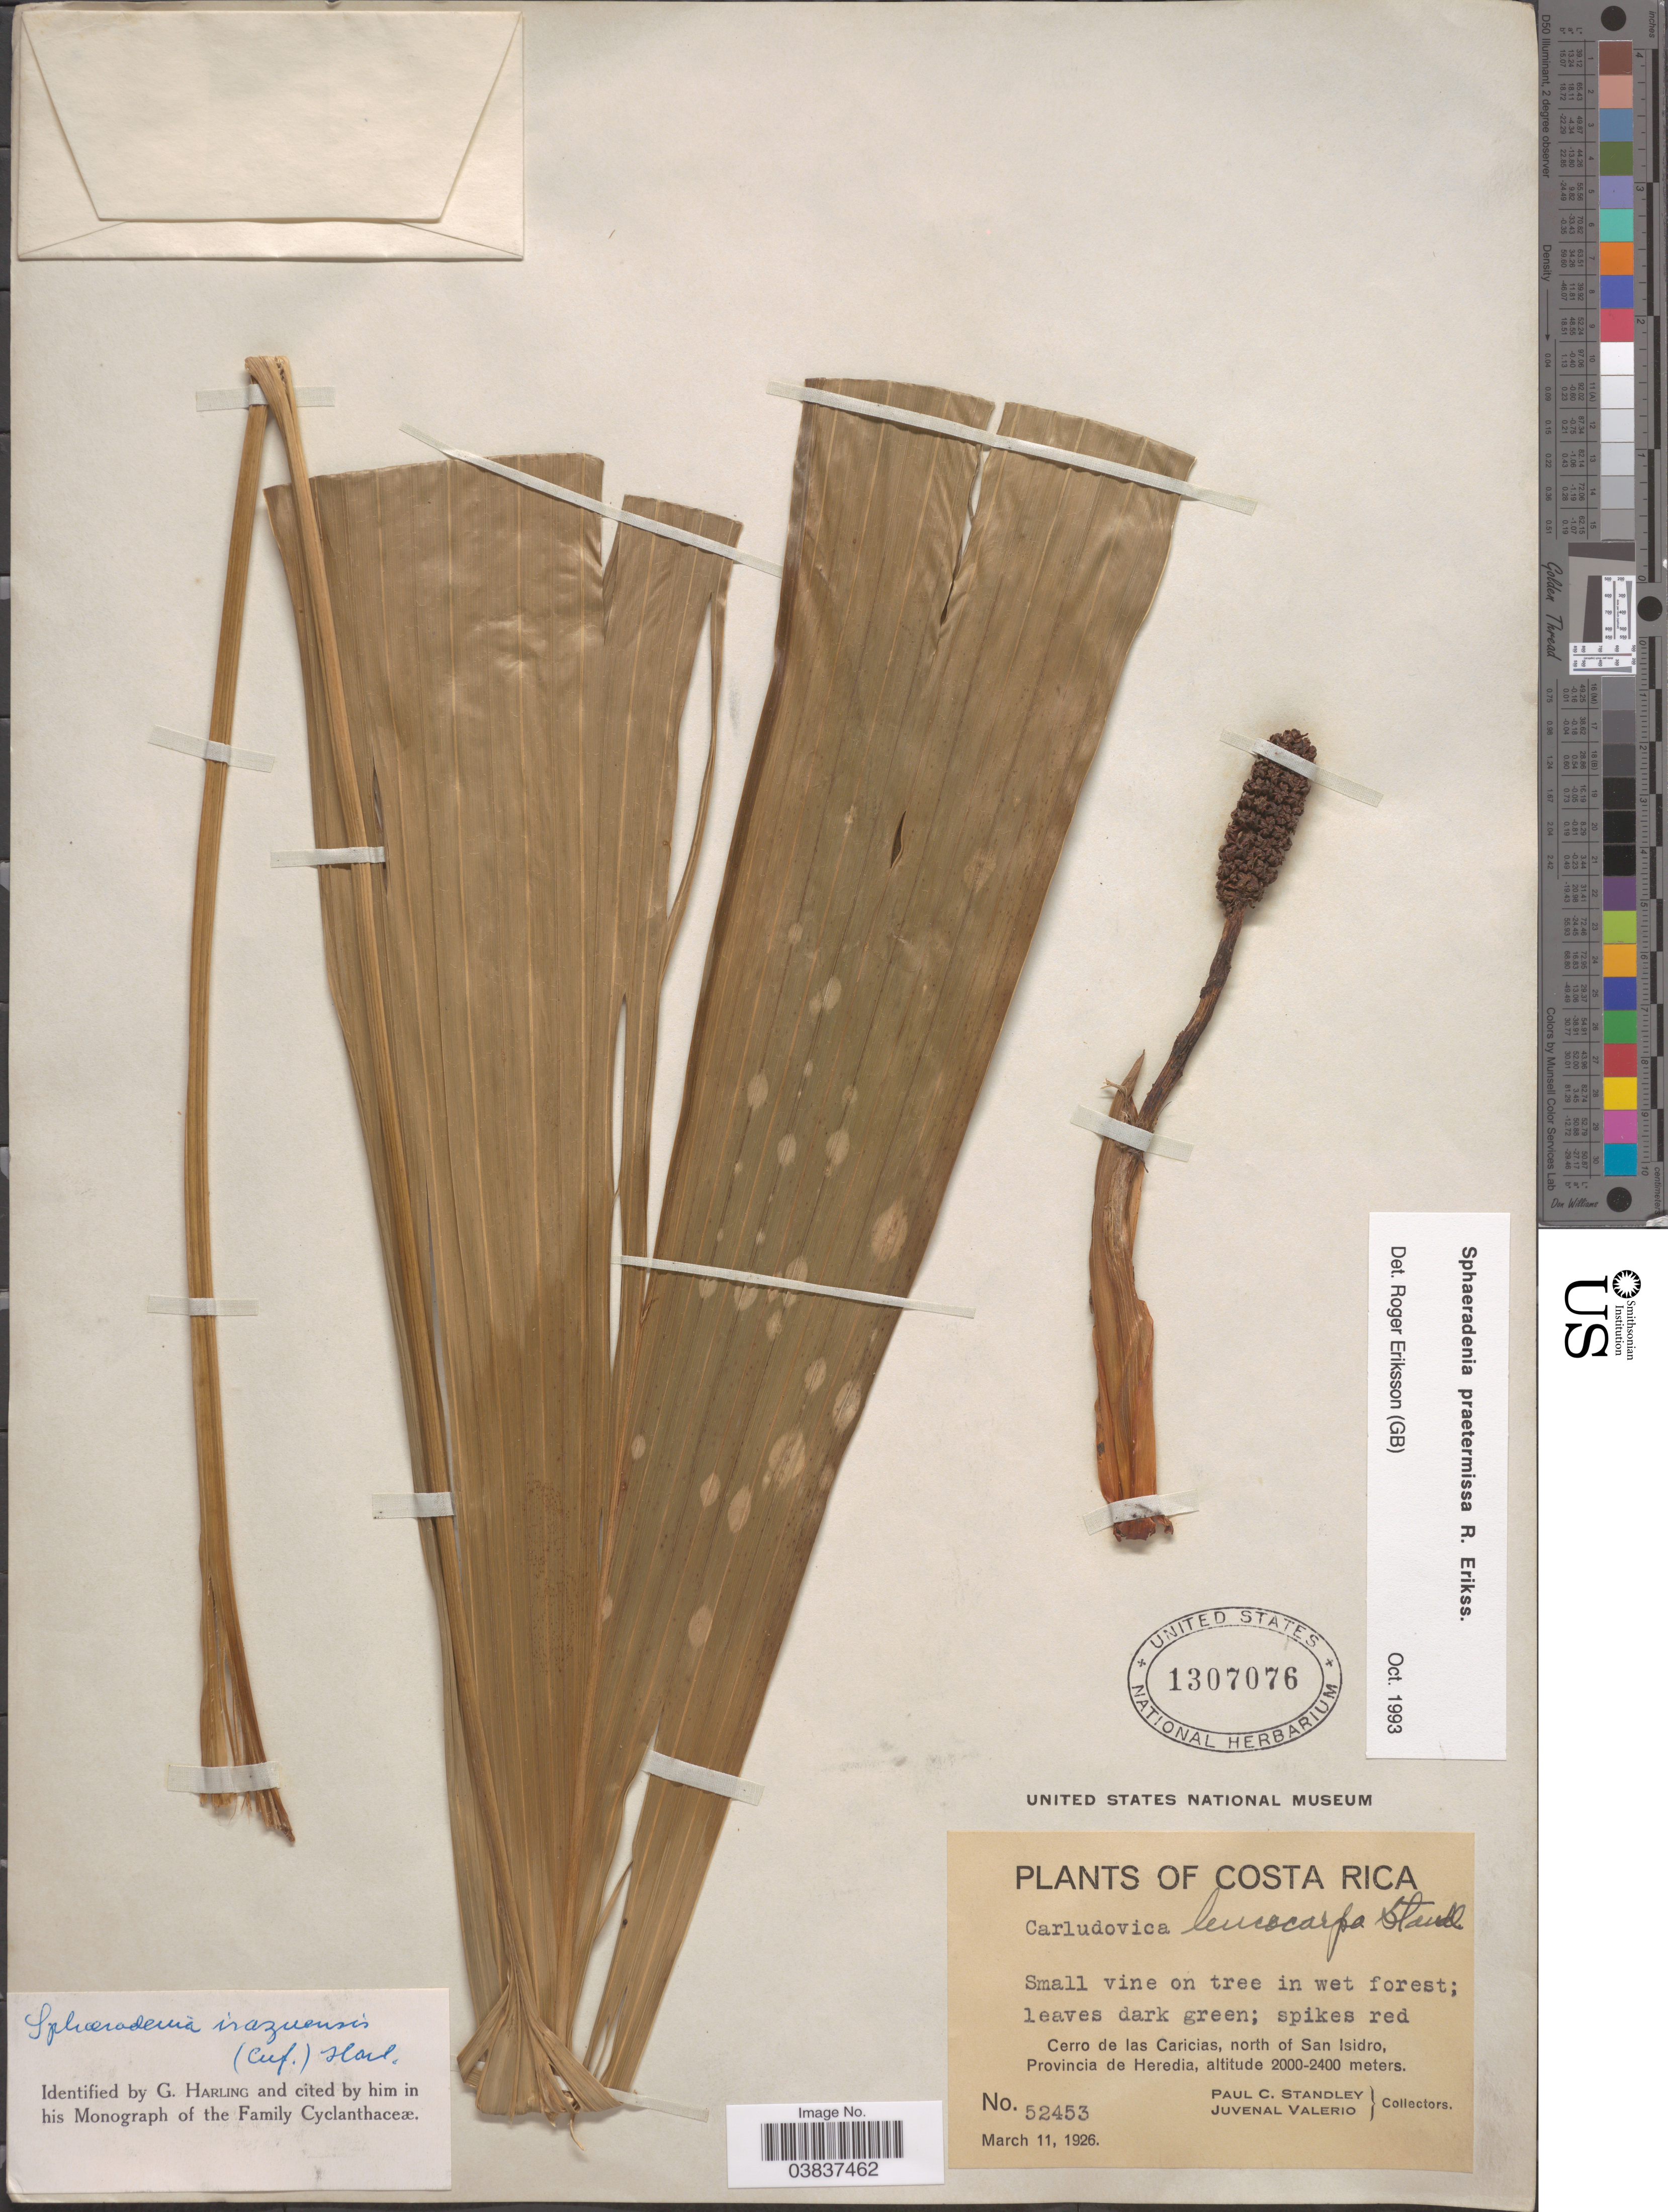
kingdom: Plantae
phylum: Tracheophyta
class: Liliopsida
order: Pandanales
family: Cyclanthaceae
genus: Sphaeradenia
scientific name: Sphaeradenia praetermissa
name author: R. Erikss.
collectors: P. C. Standley & J. Valerio R.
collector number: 52453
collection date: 1926-03-11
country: Costa Rica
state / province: Heredia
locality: Cerro de las Caricias, north of San Isidro.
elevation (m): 2000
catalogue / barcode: US 1307076